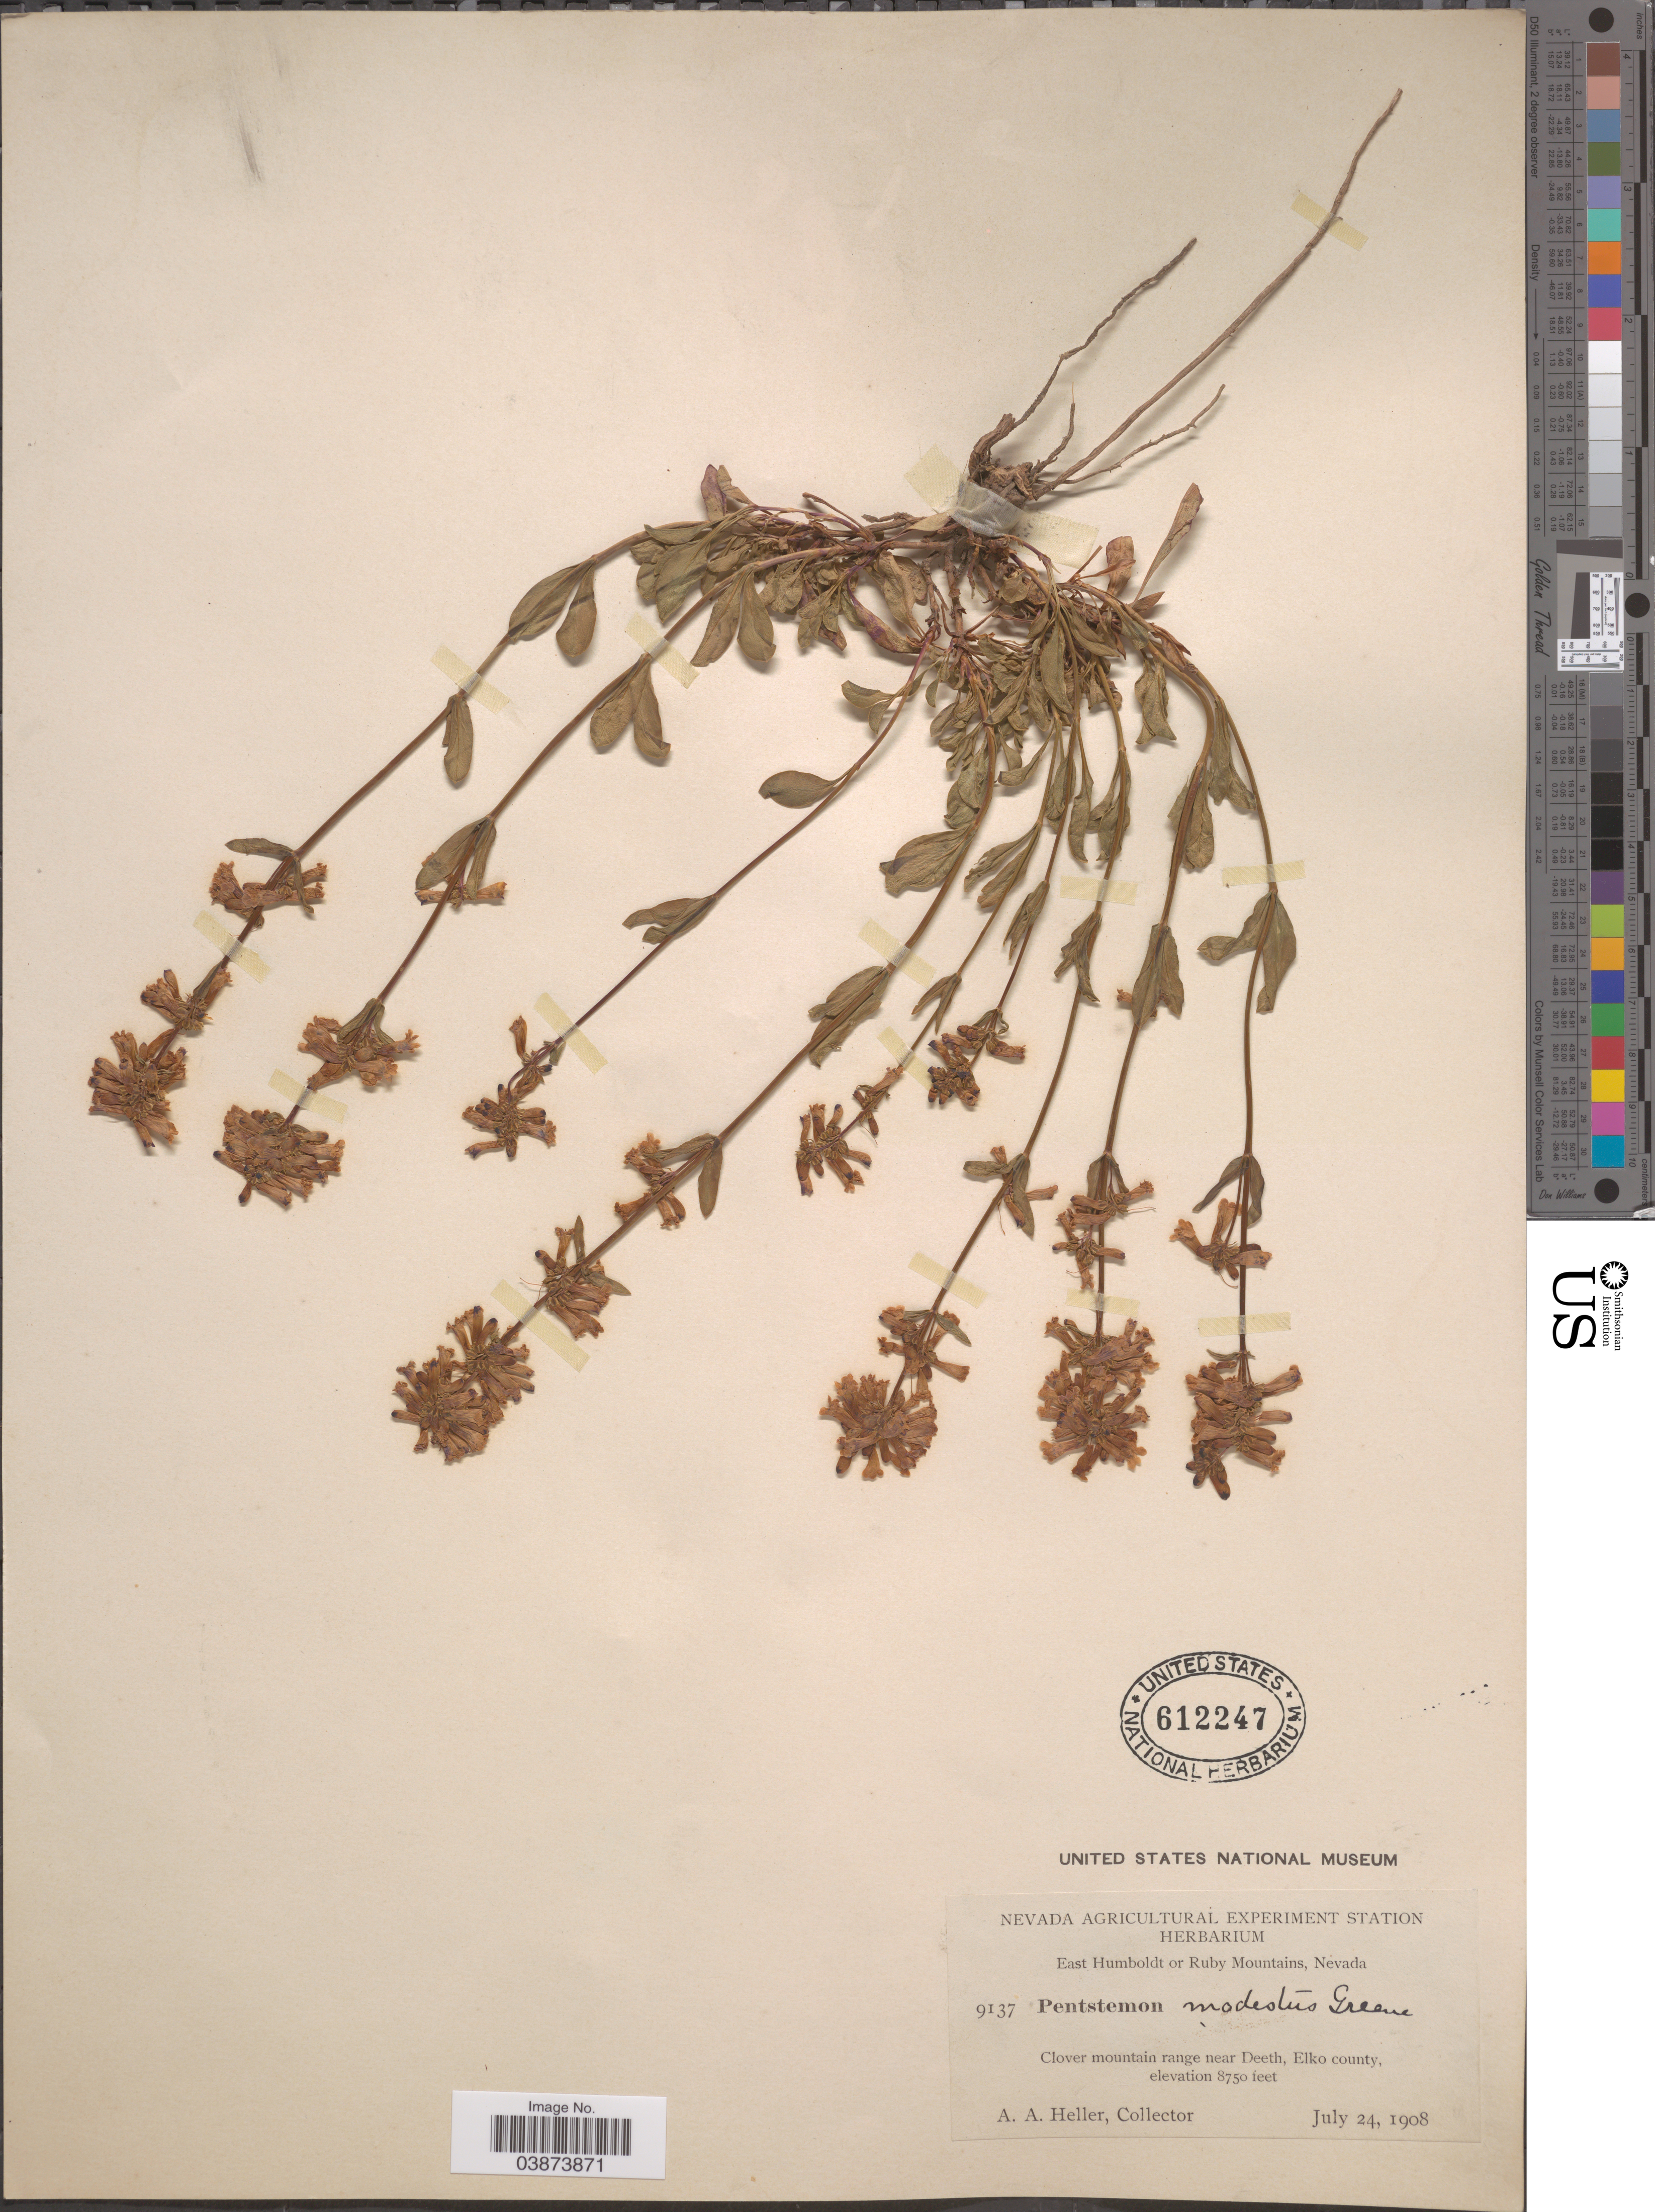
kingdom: Plantae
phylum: Tracheophyta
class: Magnoliopsida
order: Lamiales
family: Plantaginaceae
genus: Penstemon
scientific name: Penstemon chionophilus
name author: Greene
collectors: A. A. Heller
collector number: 9137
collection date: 1908-07-24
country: United States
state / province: Nevada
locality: East Humboldt or Ruby Mountains. Clover mountain range near Deeth, Elko county.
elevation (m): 2667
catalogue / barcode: US 612247